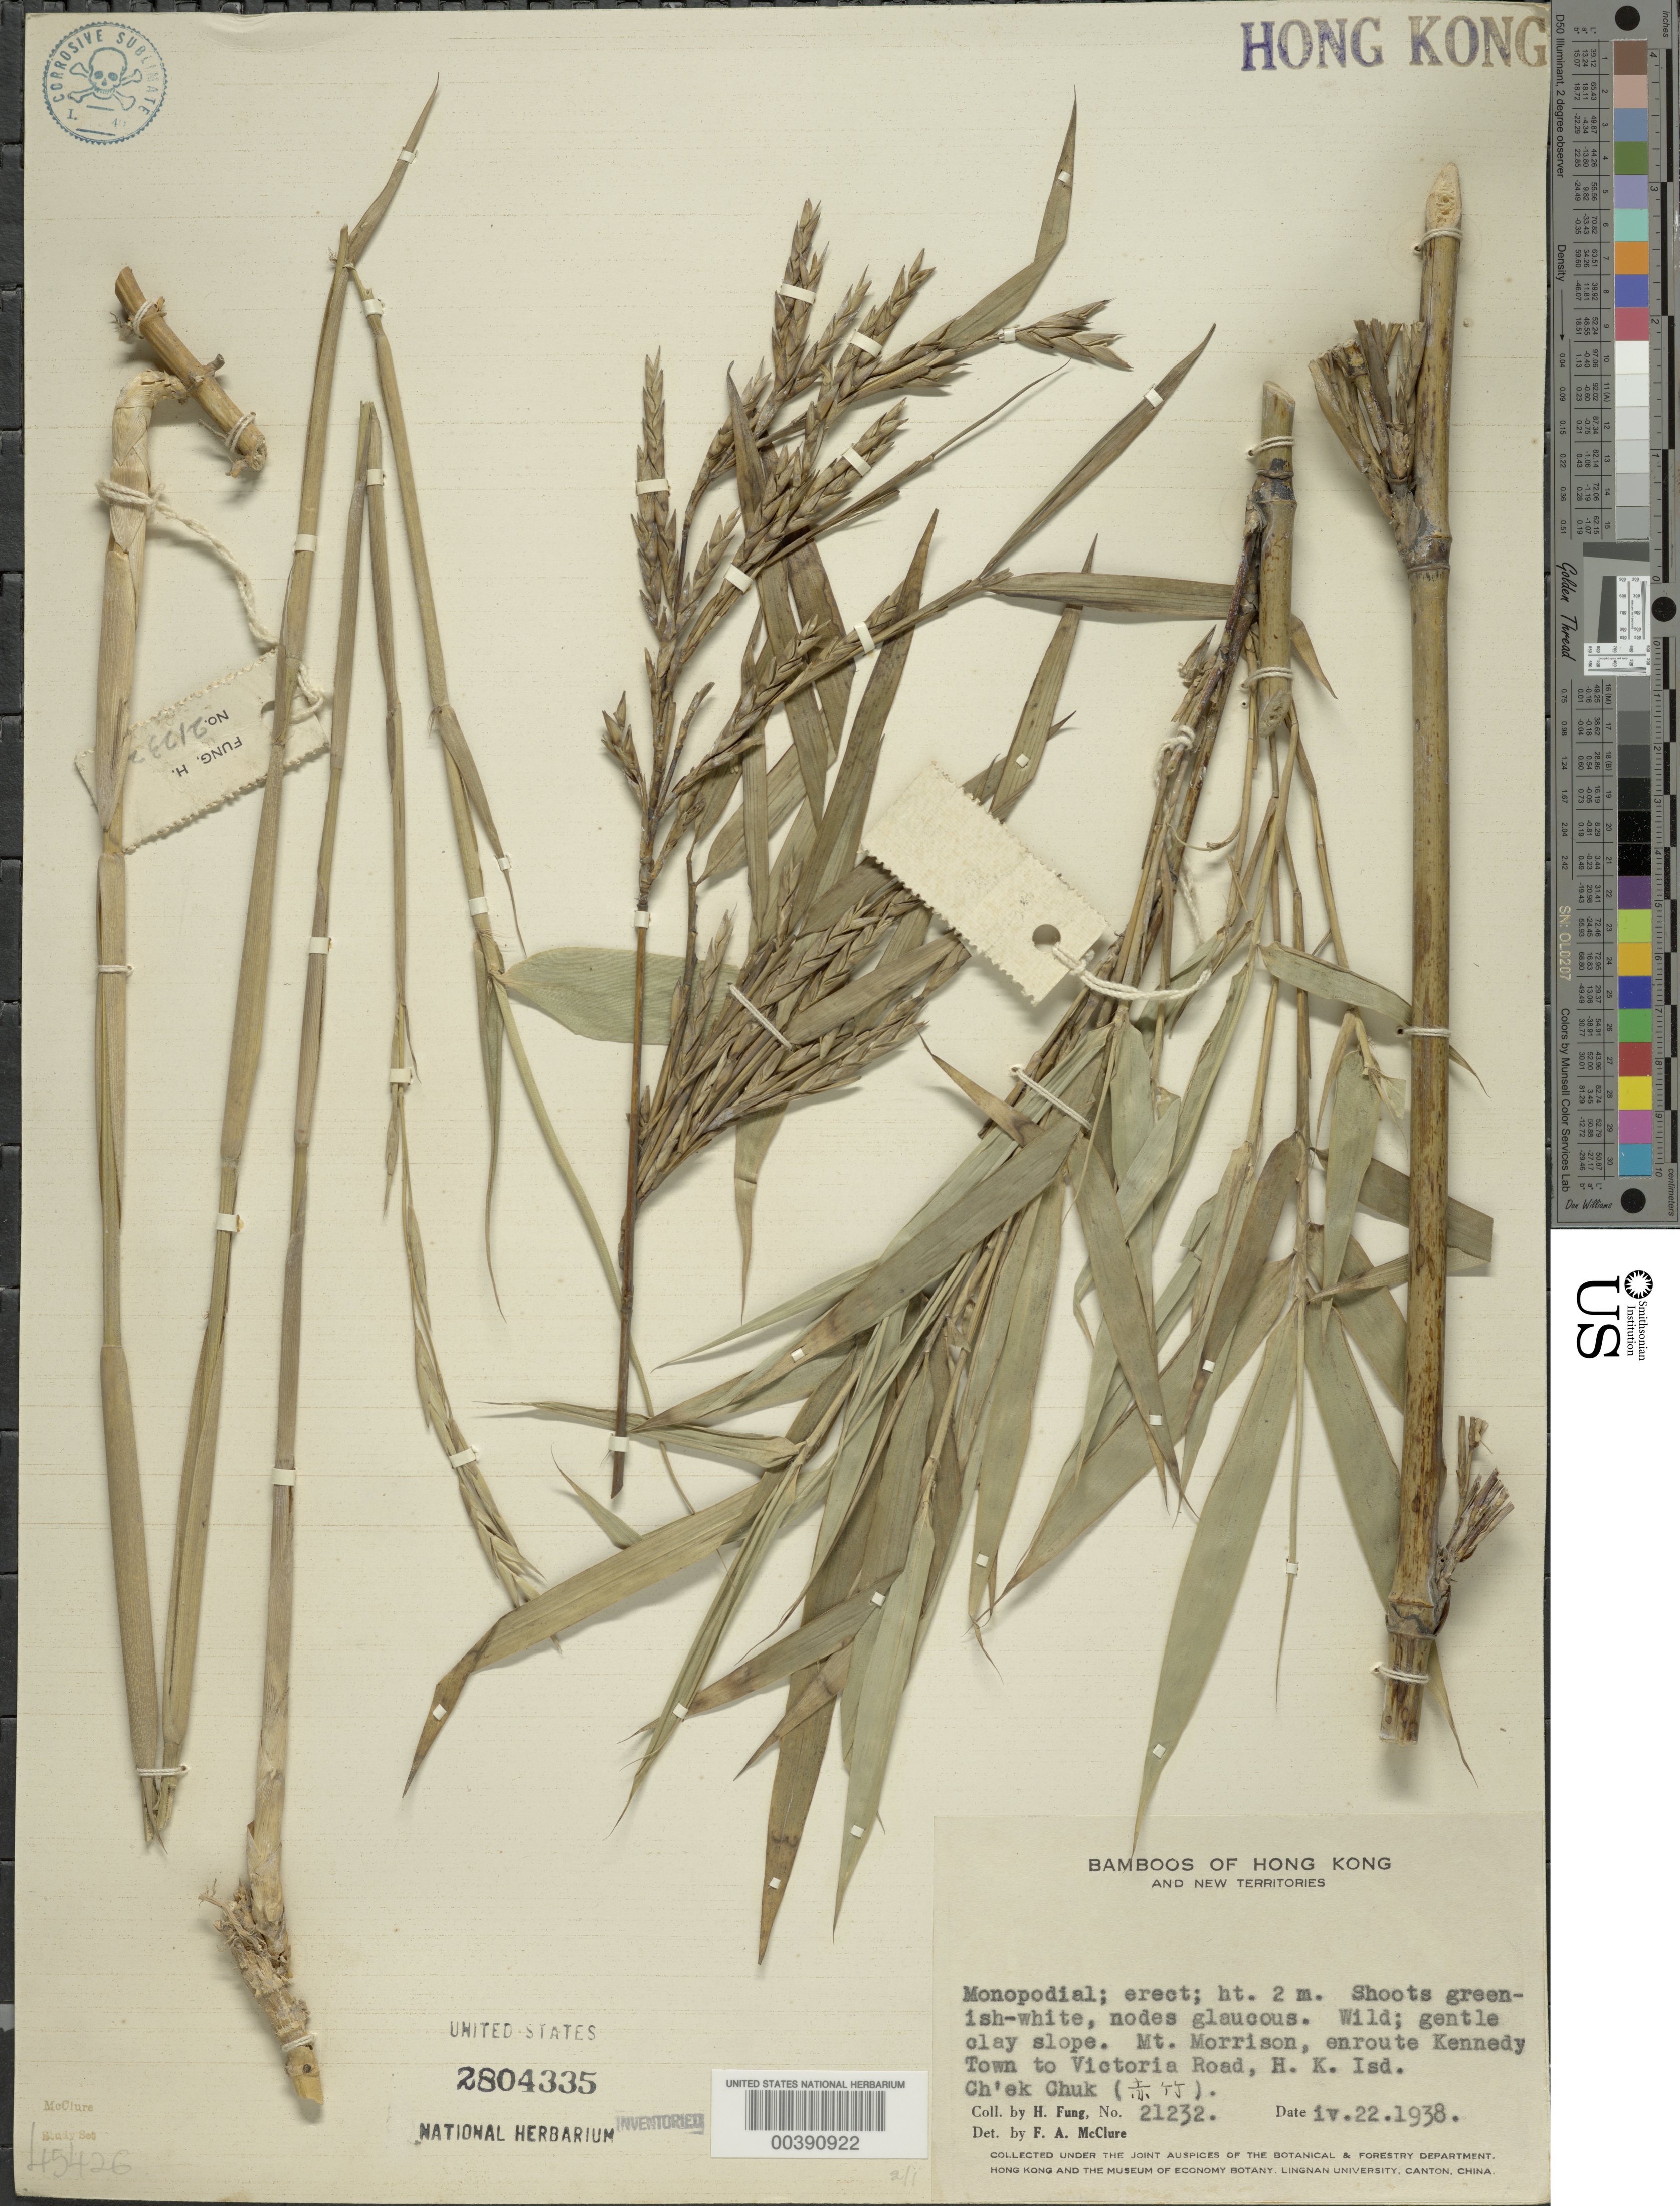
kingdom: Plantae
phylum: Tracheophyta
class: Liliopsida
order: Poales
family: Poaceae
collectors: H. L. Fung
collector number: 21232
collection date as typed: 22 Apr 1938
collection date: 1938-04-22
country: China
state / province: Hong Kong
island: Hong Kong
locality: Kennedy town, victoria rd.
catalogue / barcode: US 2804335